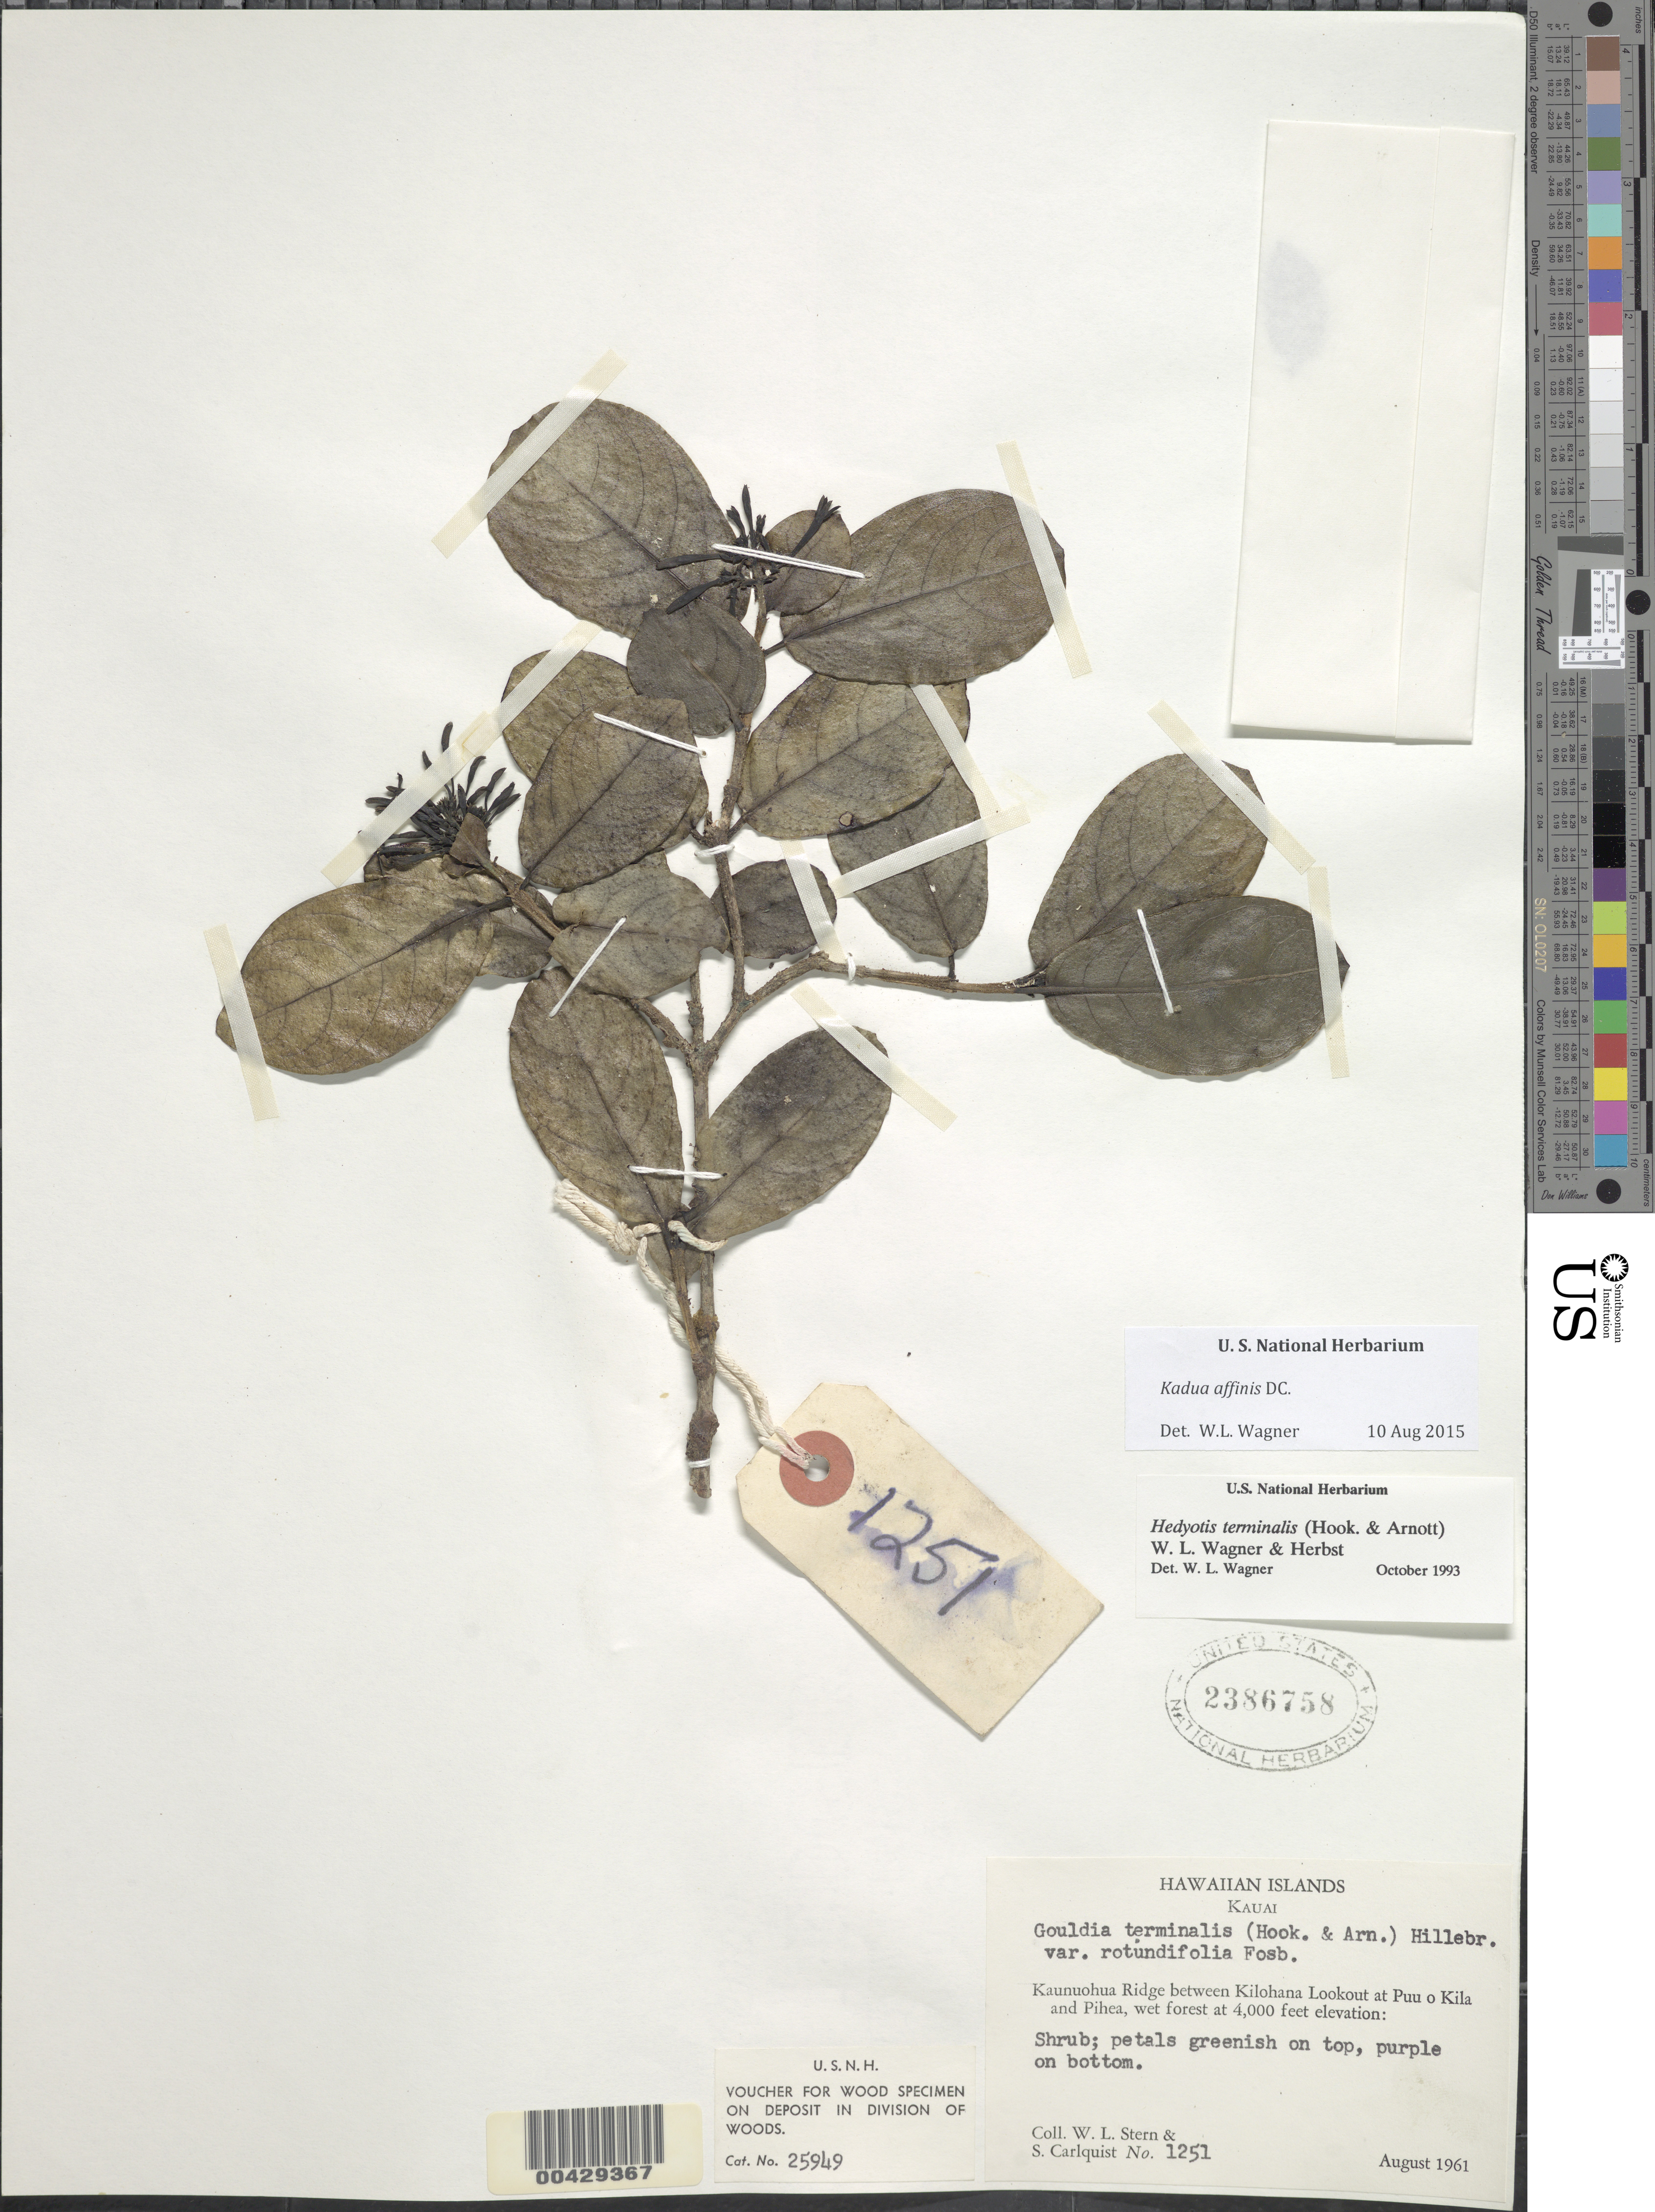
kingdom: Plantae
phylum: Tracheophyta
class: Magnoliopsida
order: Gentianales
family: Rubiaceae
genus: Kadua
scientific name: Kadua affinis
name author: DC.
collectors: W. L. Stern & S. Carlquist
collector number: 1251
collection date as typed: Aug 1961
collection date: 1961-08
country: United States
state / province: Hawaii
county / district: Kauai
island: Kaua'i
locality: Kaunuohua Ridge between Kilohana Lookaout at Puu o Kila and Pihea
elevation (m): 1219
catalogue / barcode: US 2386758